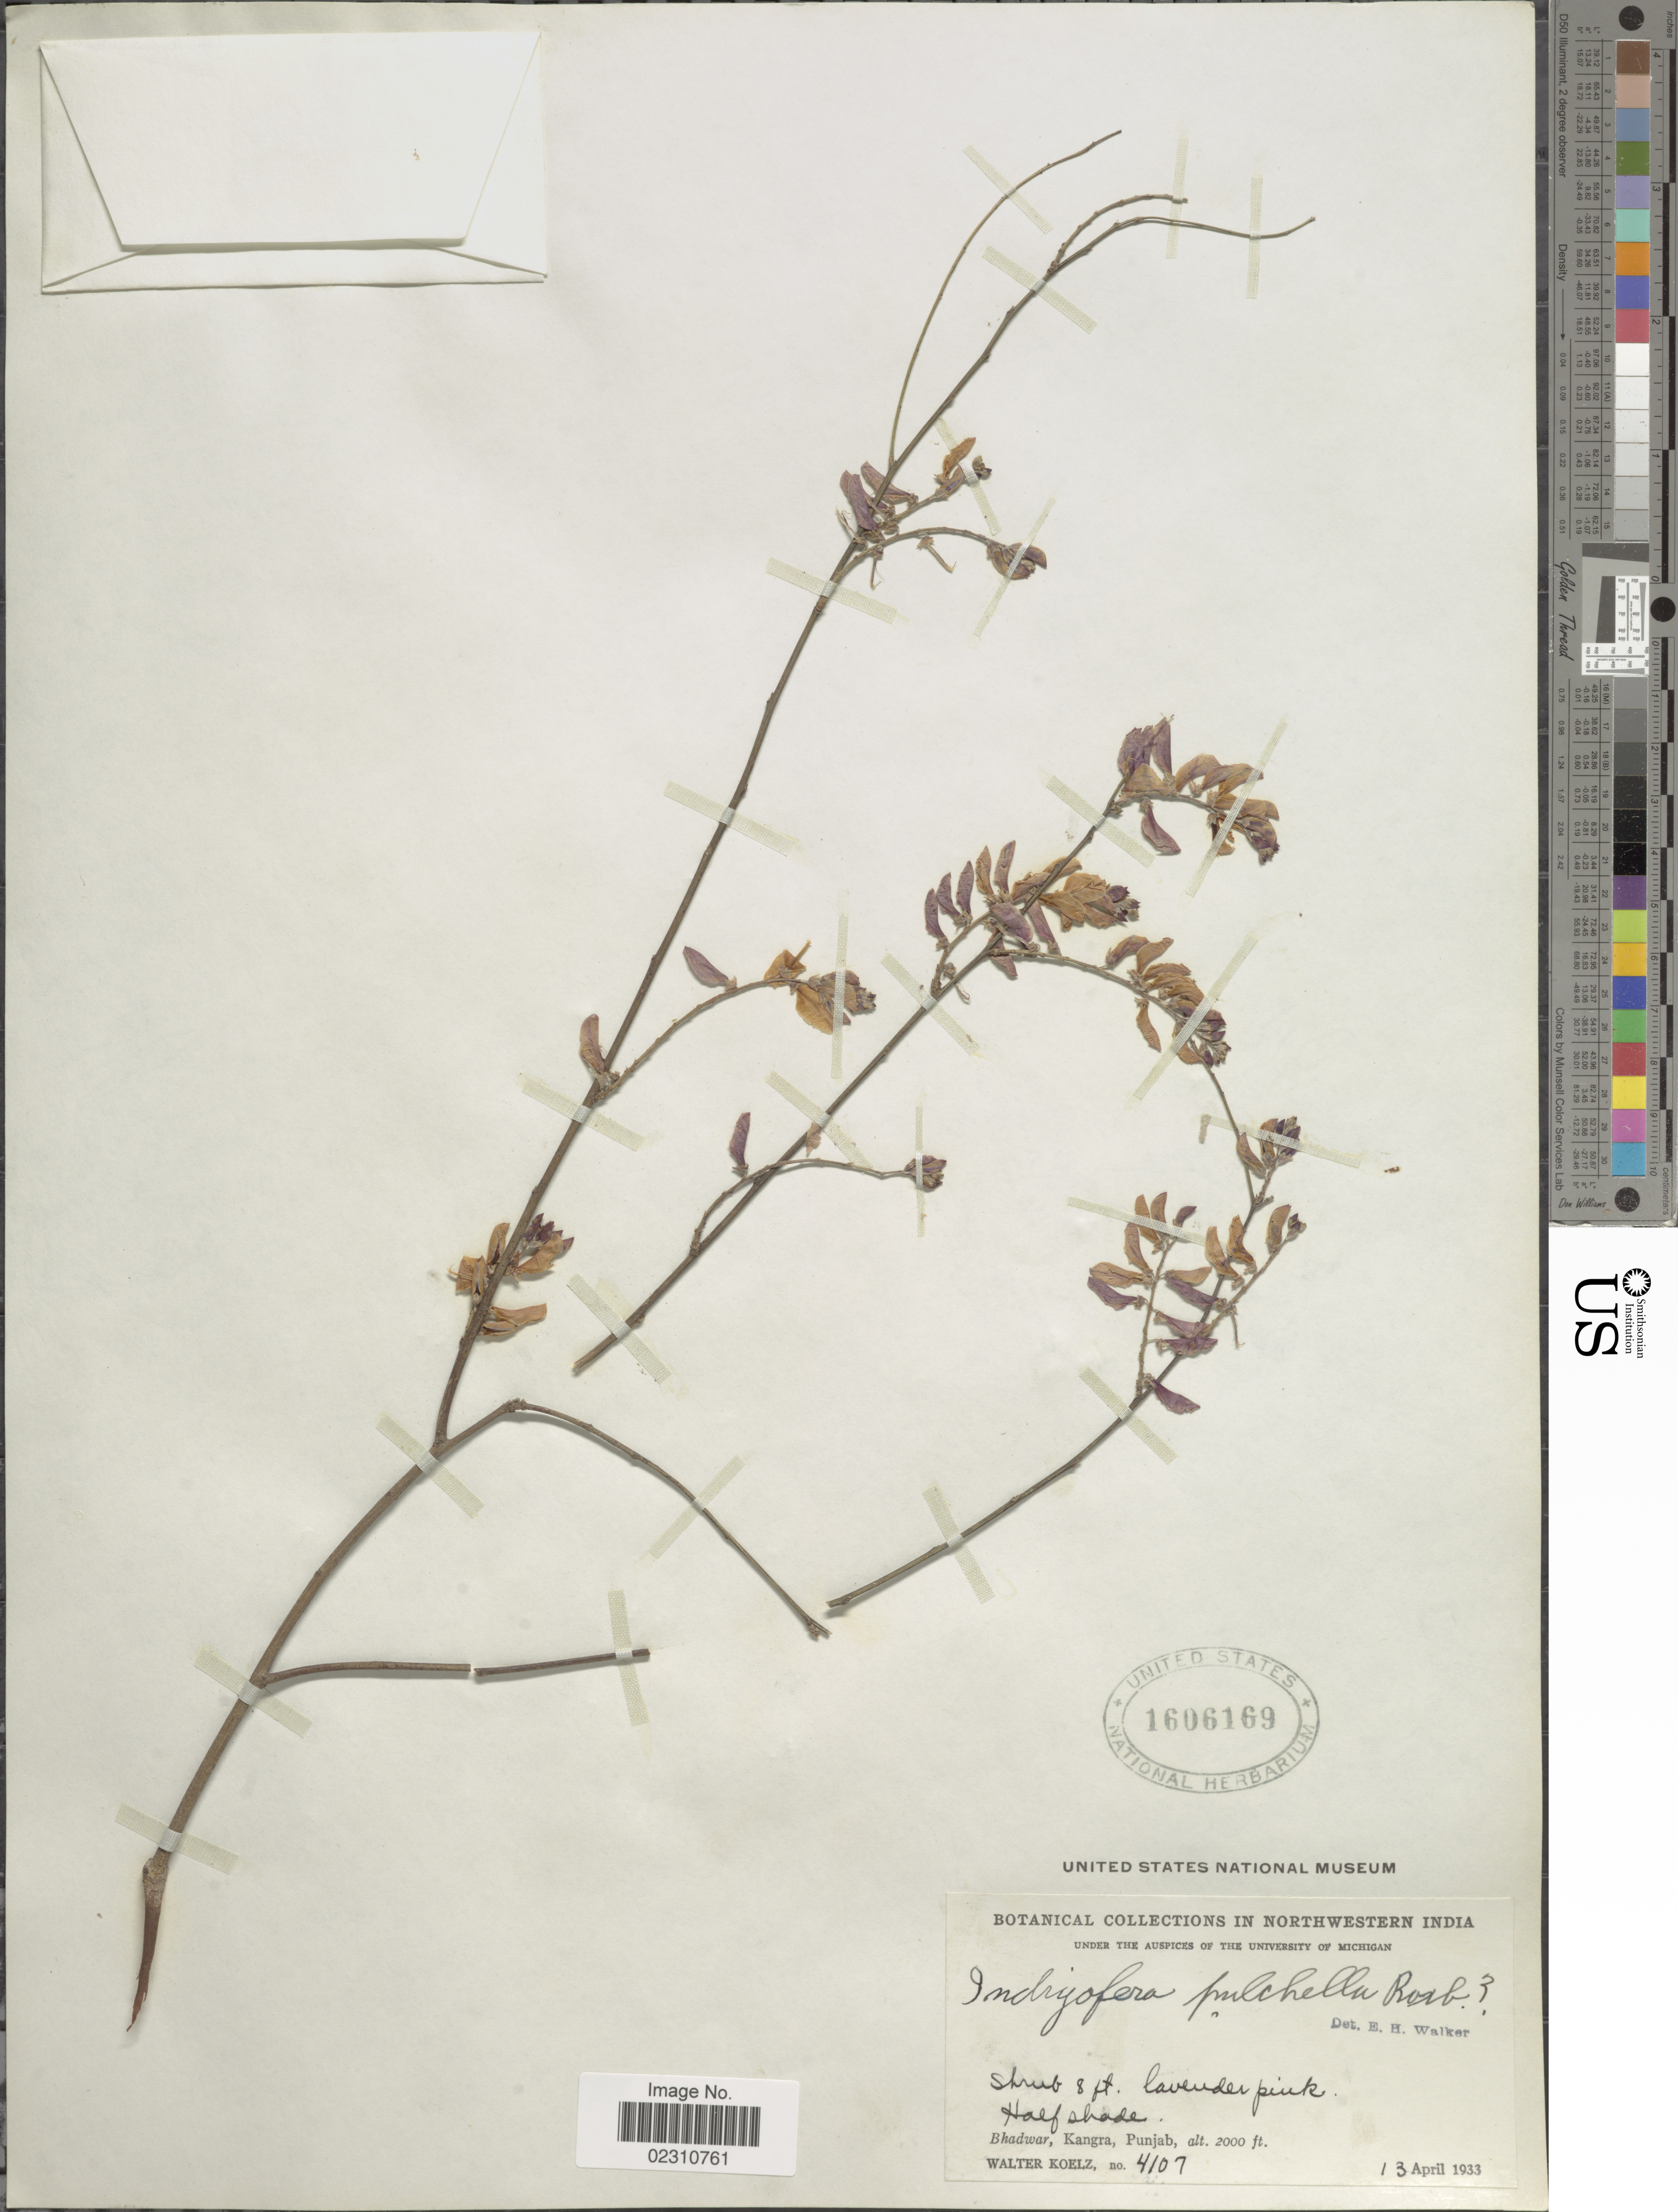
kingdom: Plantae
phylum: Tracheophyta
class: Magnoliopsida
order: Fabales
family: Fabaceae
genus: Indigofera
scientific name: Indigofera cassioides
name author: Röttler ex DC.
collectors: W. N. Koelz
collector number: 4107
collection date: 1933-04-13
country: India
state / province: Himachal Pradesh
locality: Northwestern India, Bhadwar, Kangra, Punjab.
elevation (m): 610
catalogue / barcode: US 1606169